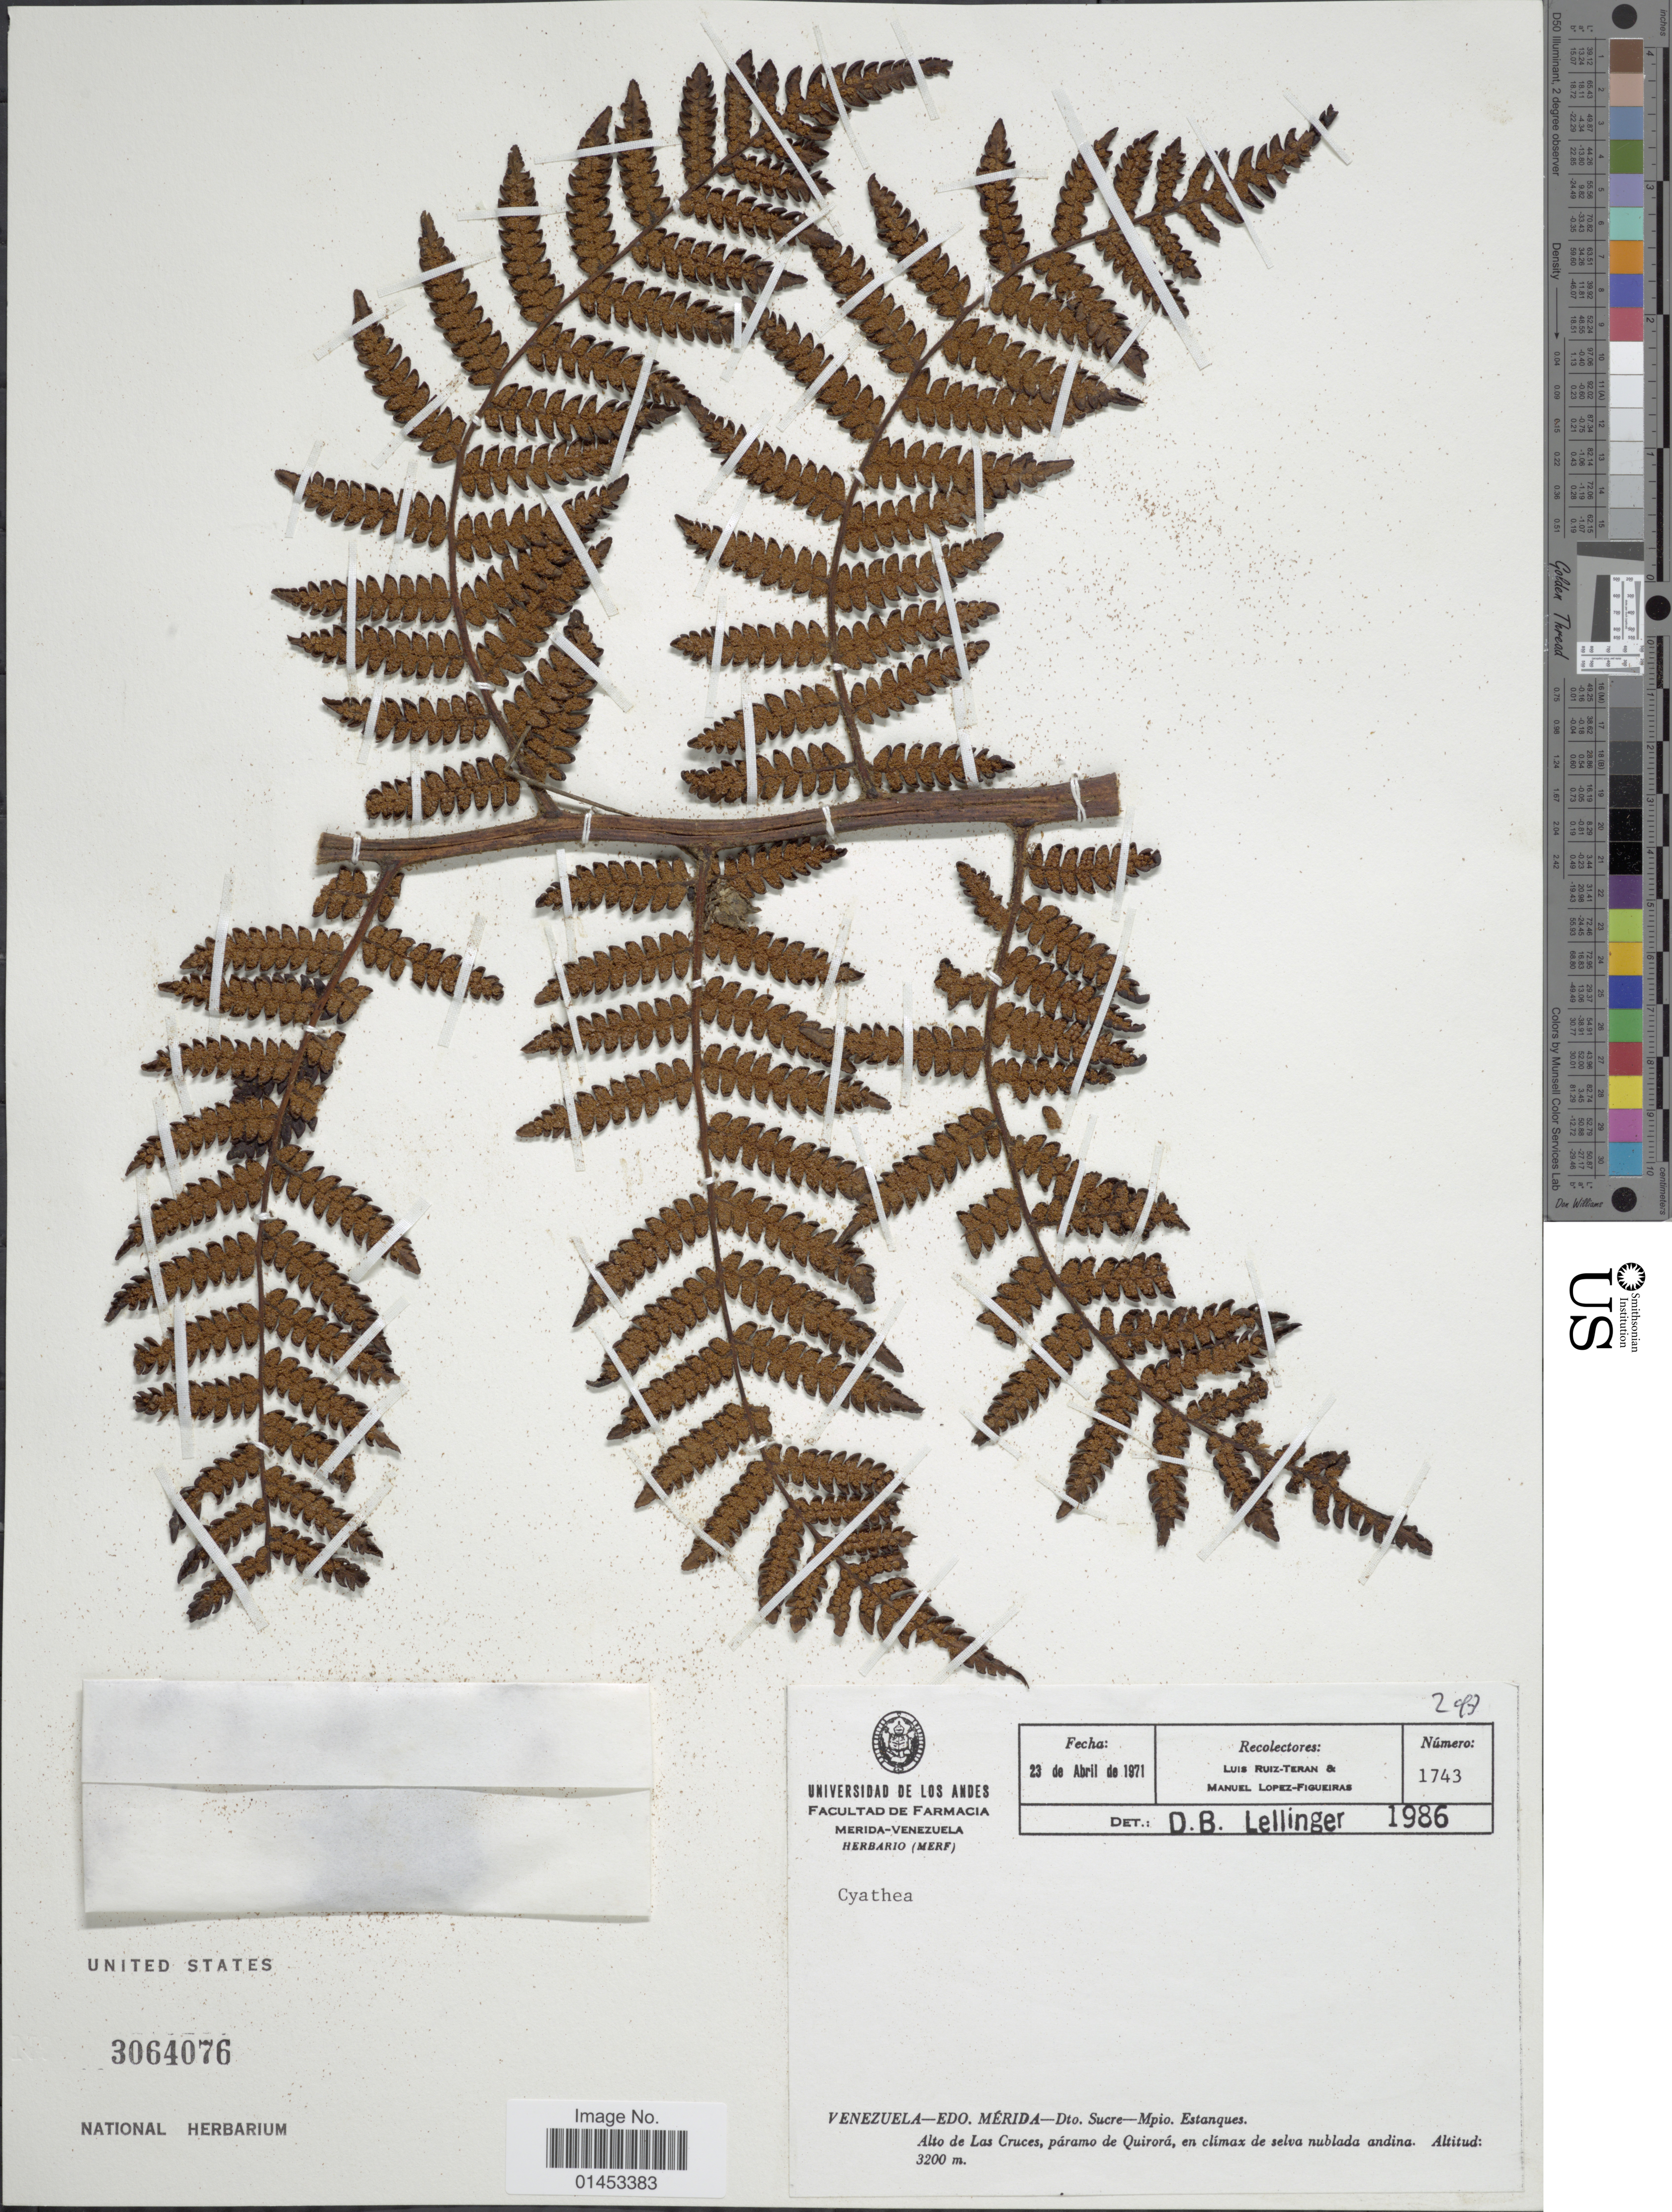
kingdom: Plantae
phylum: Tracheophyta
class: Polypodiopsida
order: Cyatheales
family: Cyatheaceae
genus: Cyathea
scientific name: Cyathea sp.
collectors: L. E. Ruíz-Terán & M. López Figueiras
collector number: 1743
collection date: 1971-04-23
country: Venezuela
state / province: Mérida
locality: Venezuela-Edo. Merida-Dto. Sucre-Mpio Estanques, Alot de las cruces, páramo de Quirorá en climax de nublada andina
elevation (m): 3200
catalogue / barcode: US 3064076